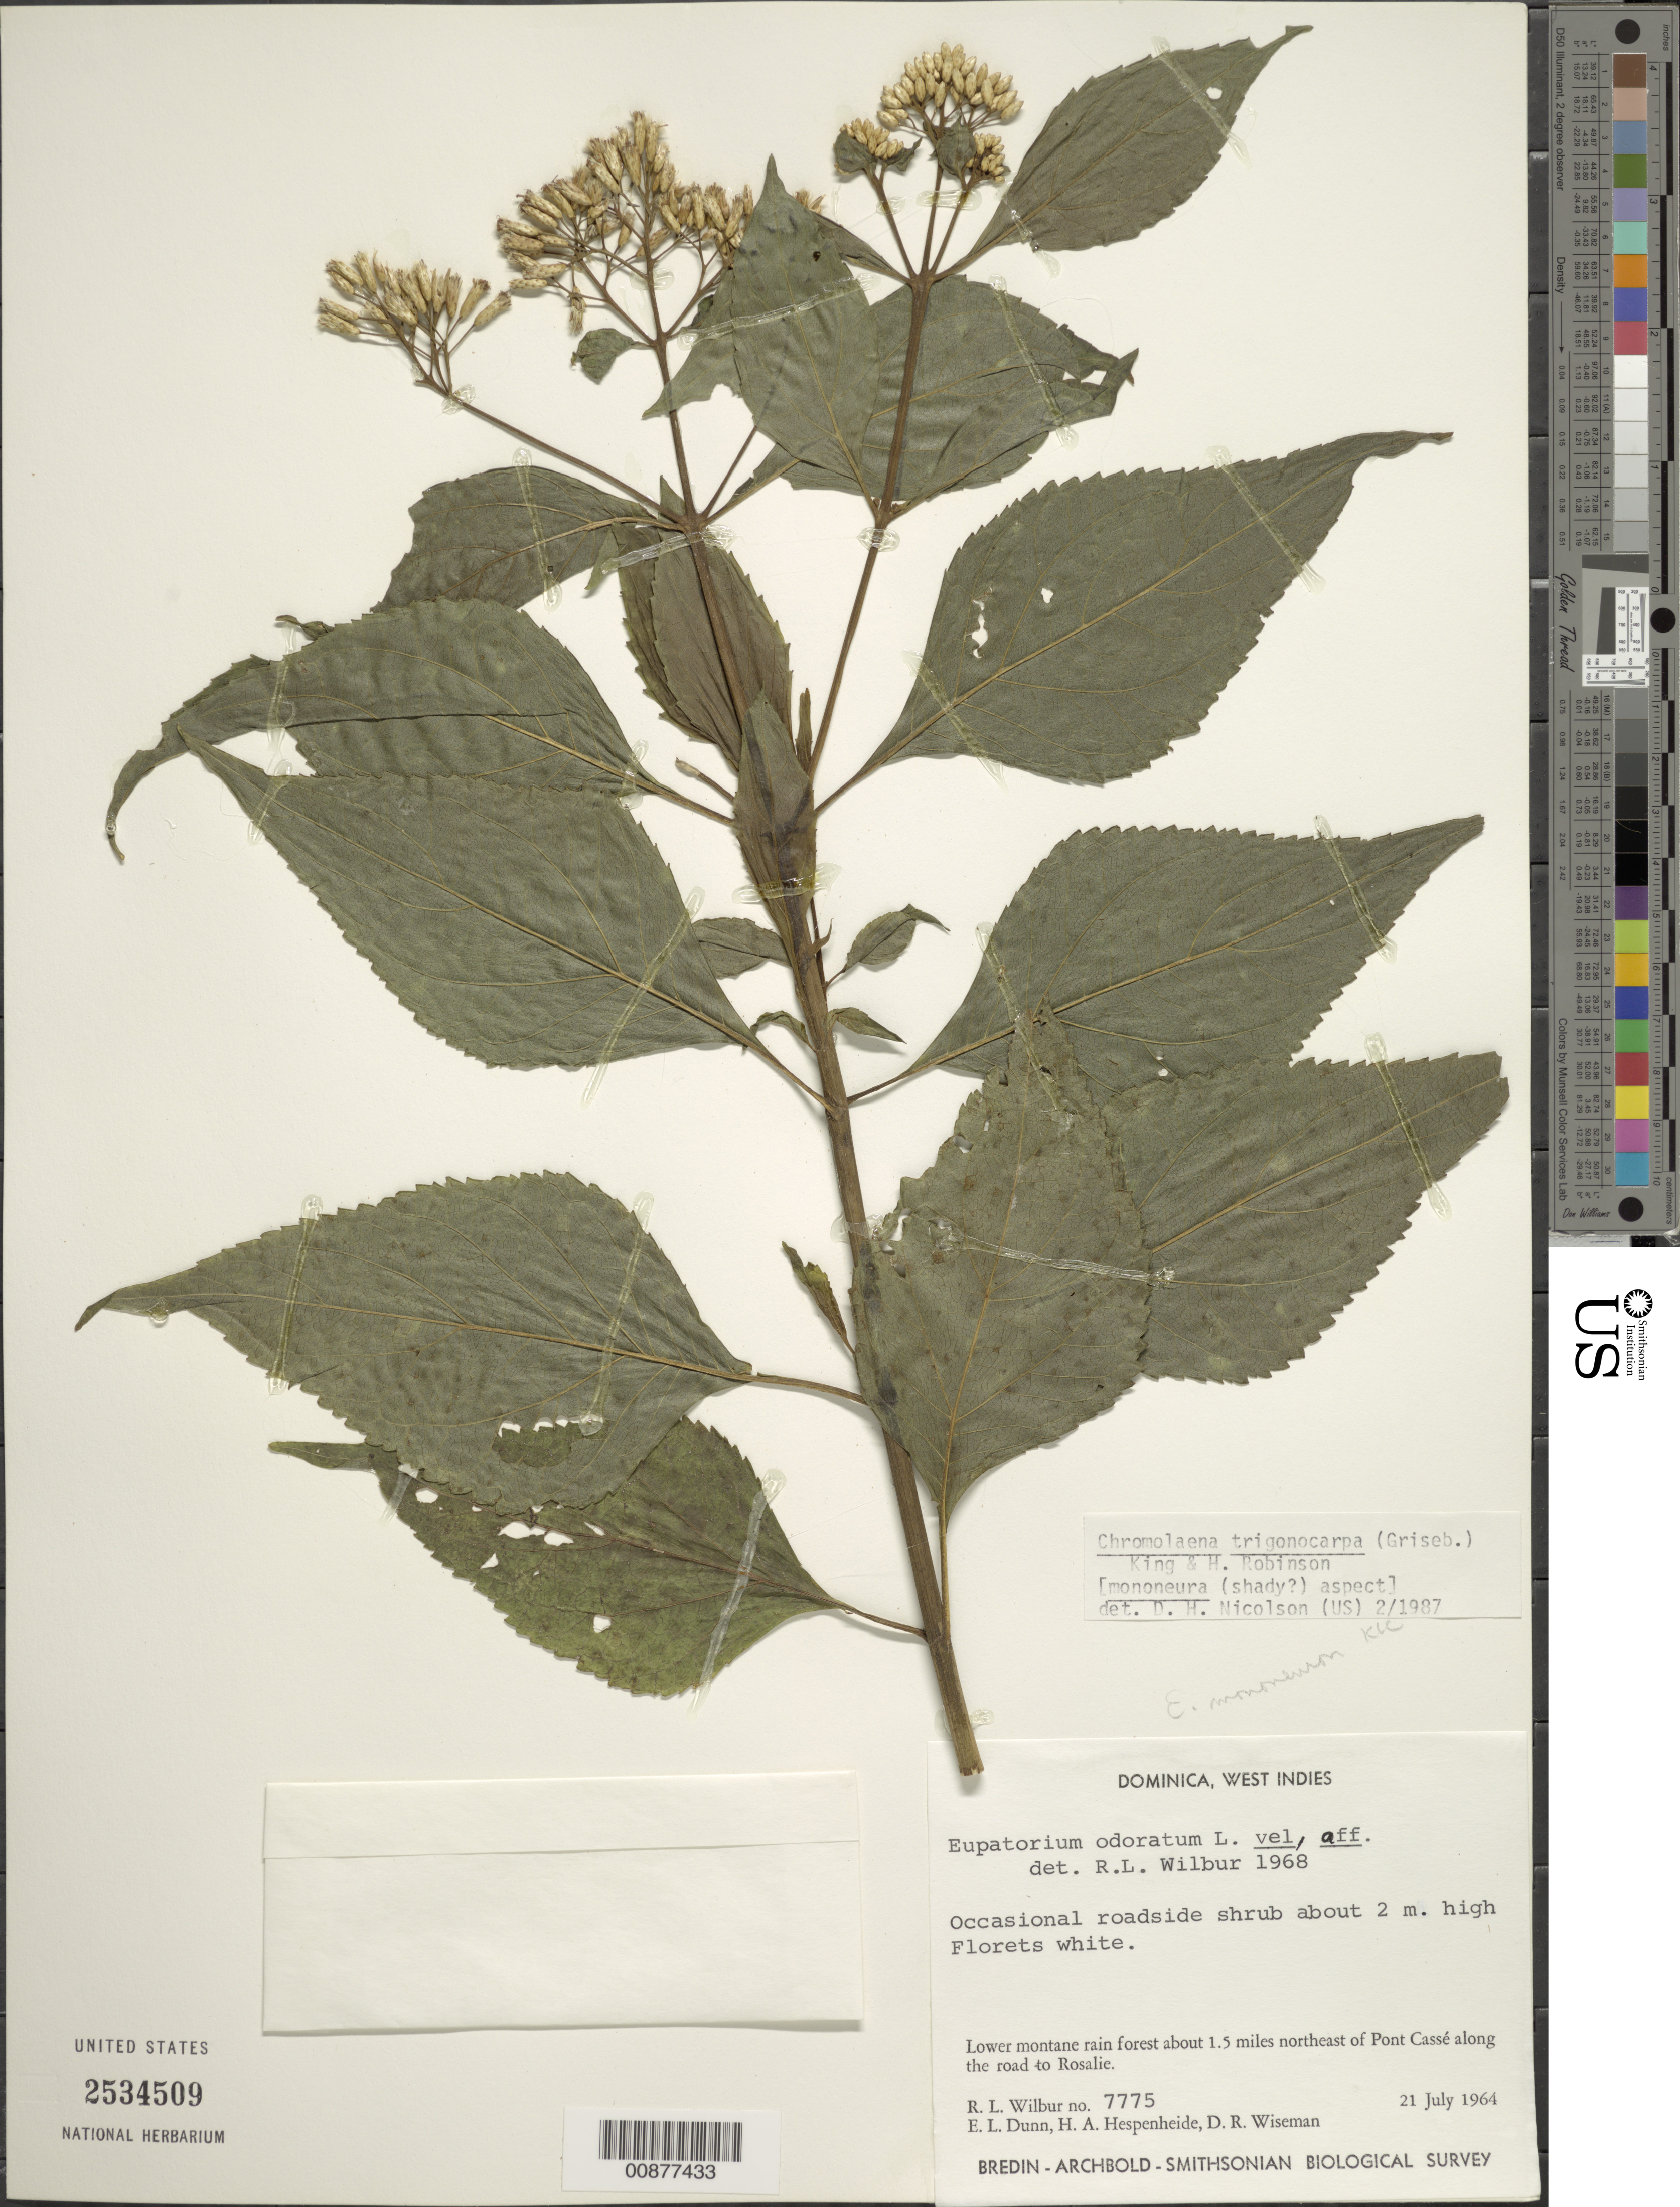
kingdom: Plantae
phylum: Tracheophyta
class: Magnoliopsida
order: Asterales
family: Asteraceae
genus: Chromolaena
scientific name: Chromolaena trigonocarpa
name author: (Griseb.) R.M. King & H. Rob.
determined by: Nicolson, Dan H.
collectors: R. L. Wilbur, E. Dunn, H. A. Hespenheide & D. R. Wiseman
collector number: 7775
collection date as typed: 21 Jul 1964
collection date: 1964-07-21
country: Dominica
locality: Forest about 1.5 miles northeast of Pont Cassé along the road to Rosalie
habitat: Lower montane rainforest, roadside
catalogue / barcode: US 2534509